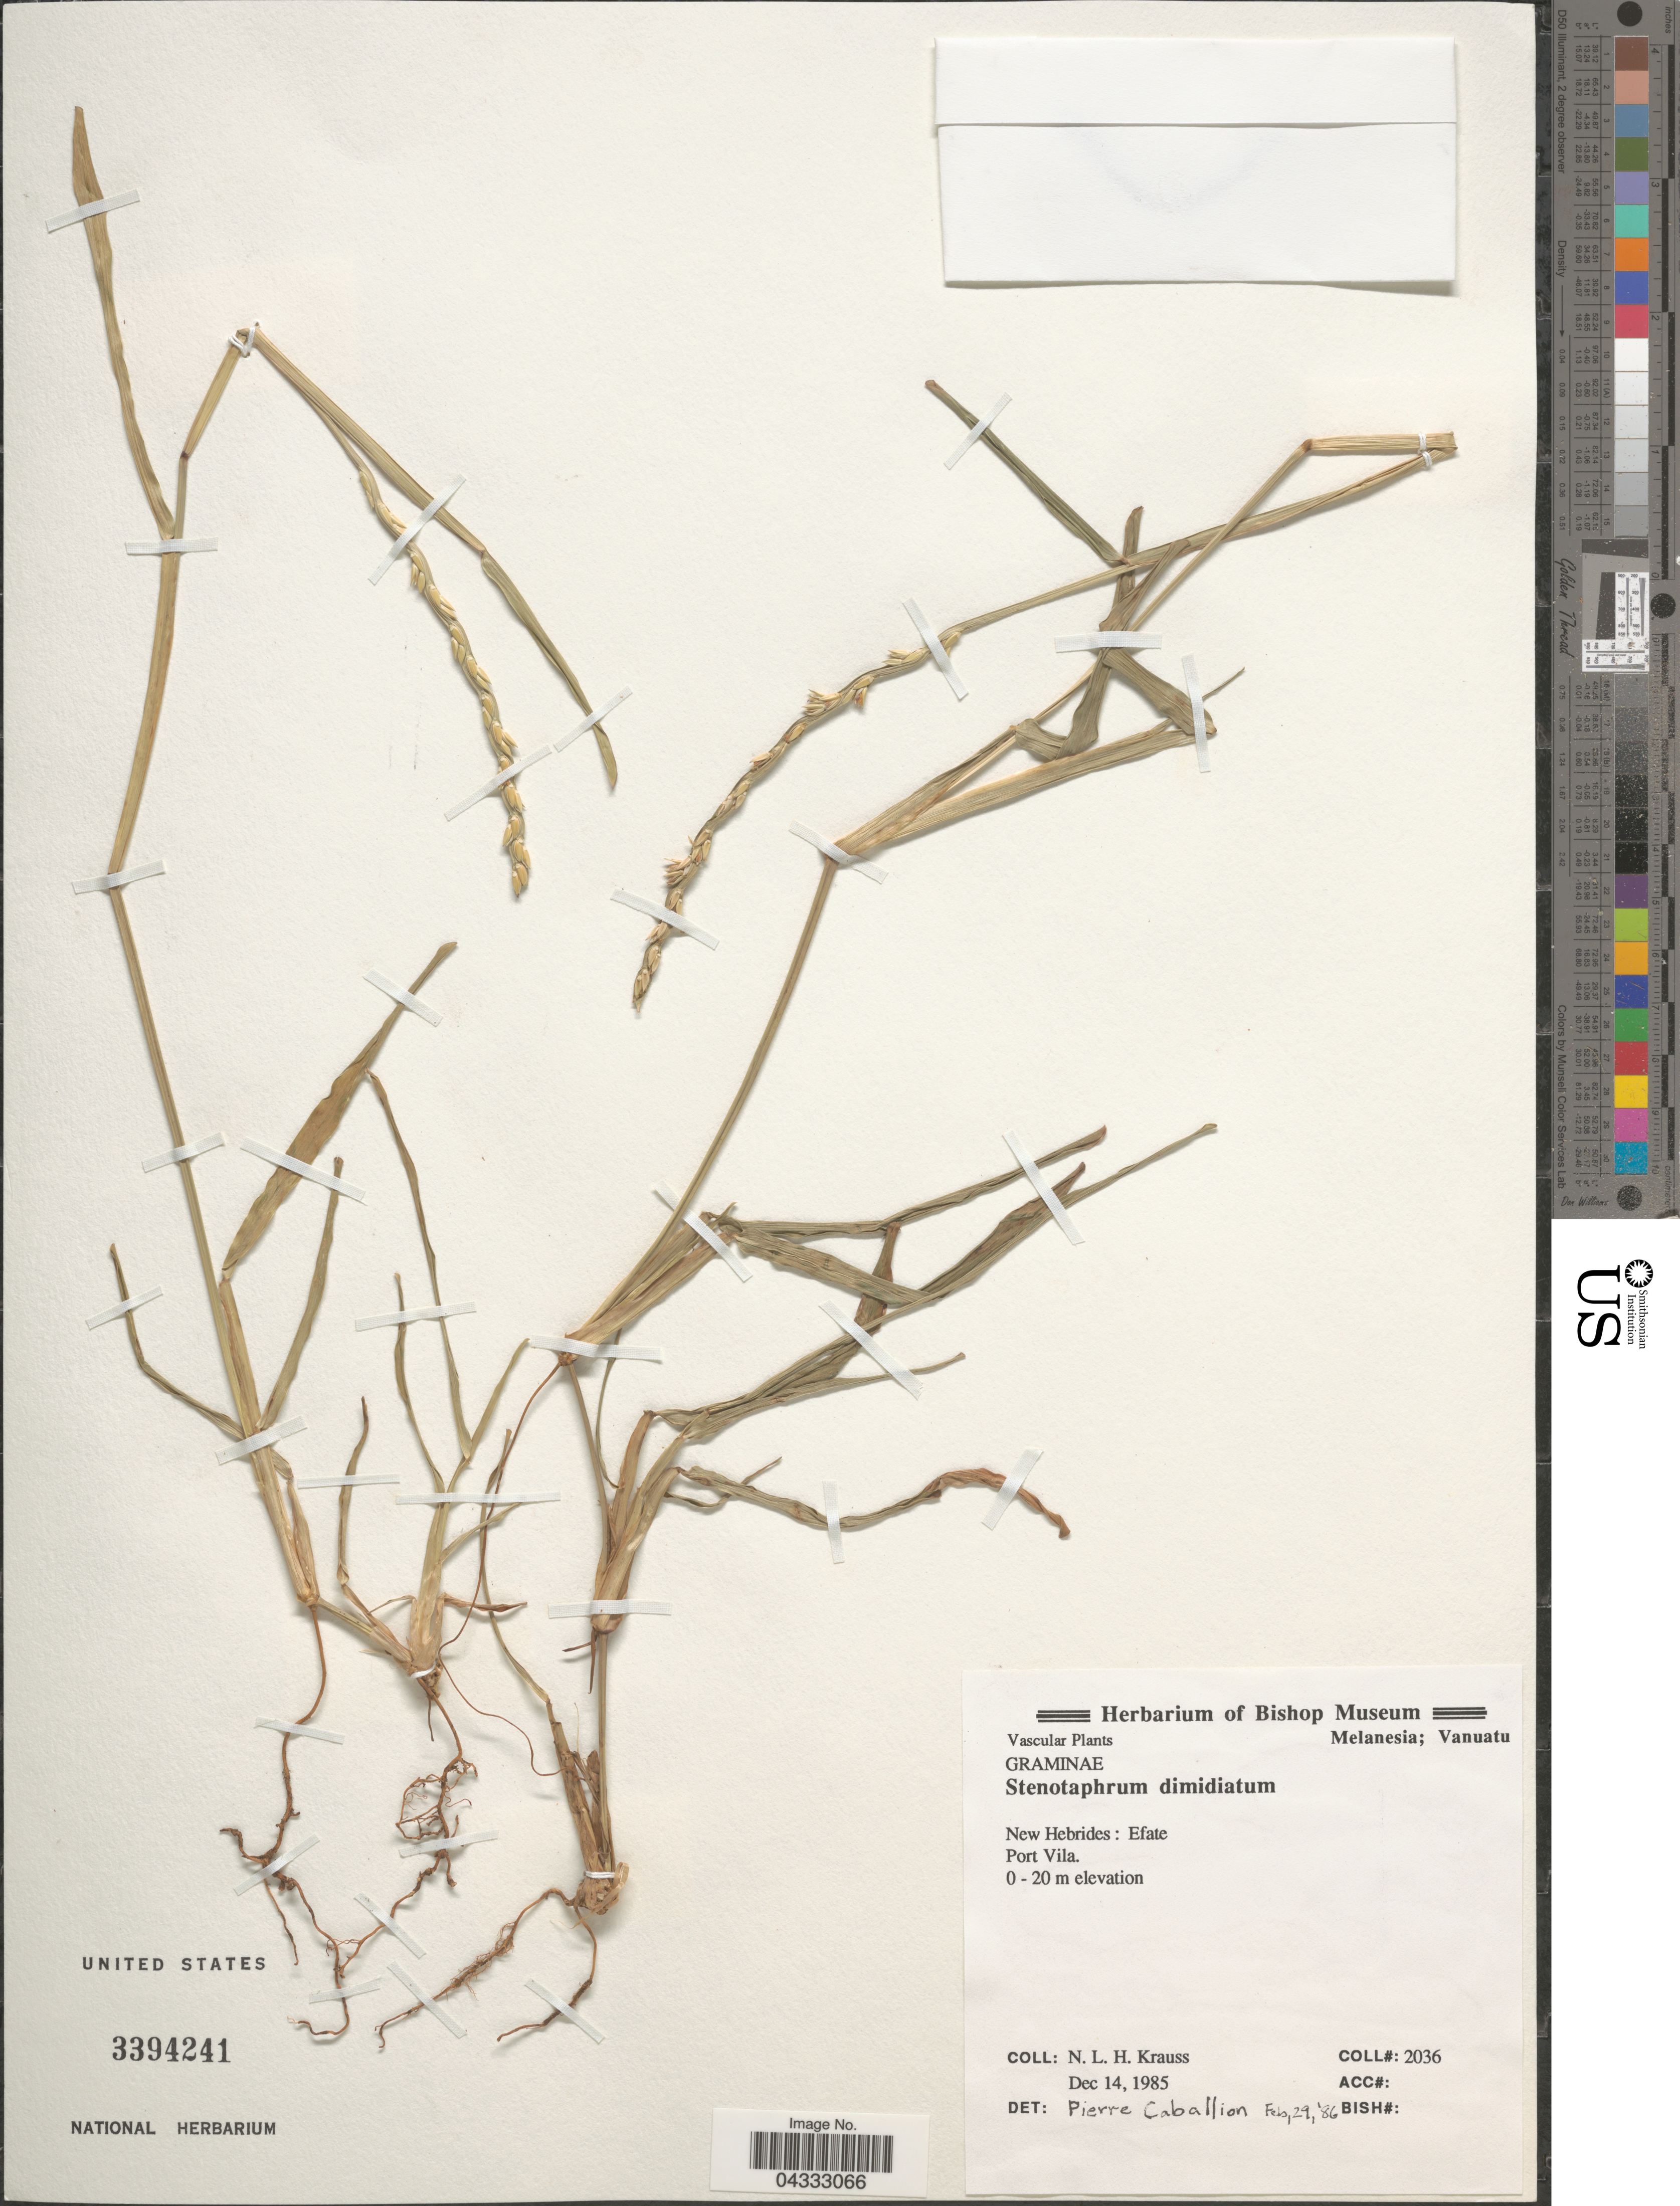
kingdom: Plantae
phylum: Tracheophyta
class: Liliopsida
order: Poales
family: Poaceae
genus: Stenotaphrum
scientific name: Stenotaphrum dimidiatum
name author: (L.) Brongn.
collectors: N. Krauss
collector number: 2036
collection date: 1985-12-14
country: Vanuatu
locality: Melanesia; Vanuatu. New Hebrides: Efate. Port Vila.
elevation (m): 0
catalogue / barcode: US 3394241